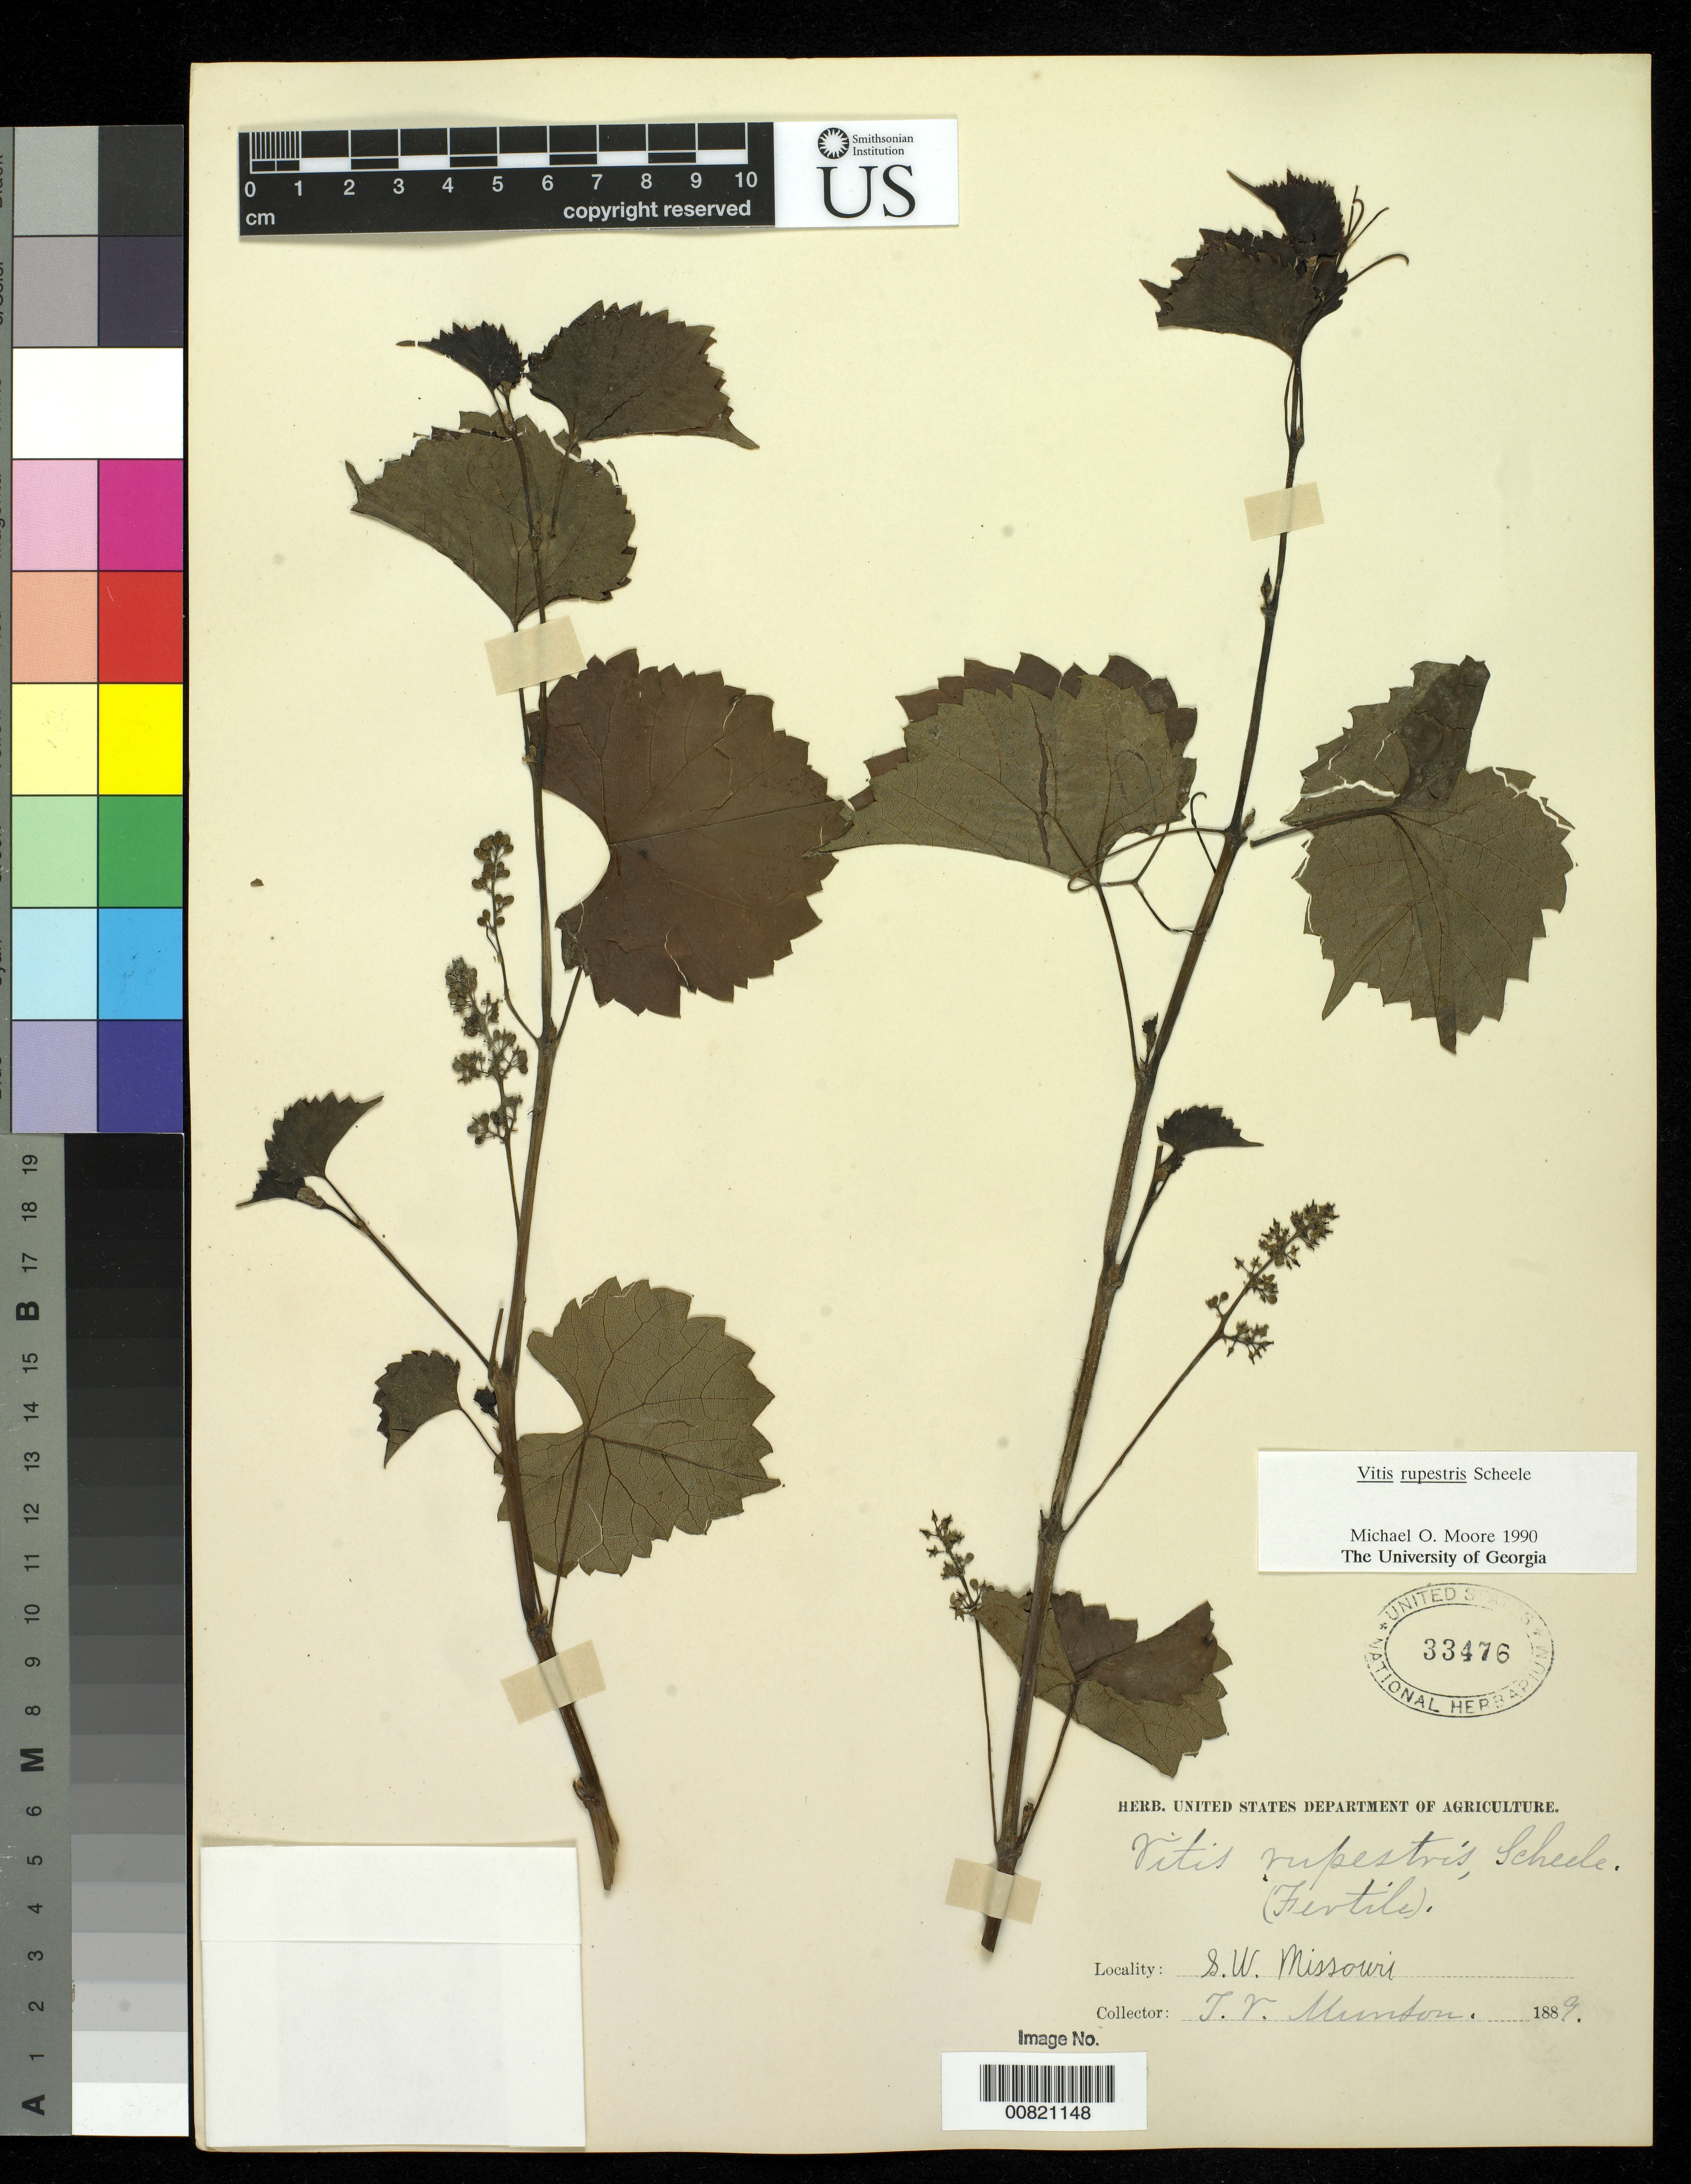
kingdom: Plantae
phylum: Tracheophyta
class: Magnoliopsida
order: Vitales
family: Vitaceae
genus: Vitis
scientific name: Vitis rupestris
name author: Scheele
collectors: T. V. Munson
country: United States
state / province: Missouri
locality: SW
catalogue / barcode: US 33476